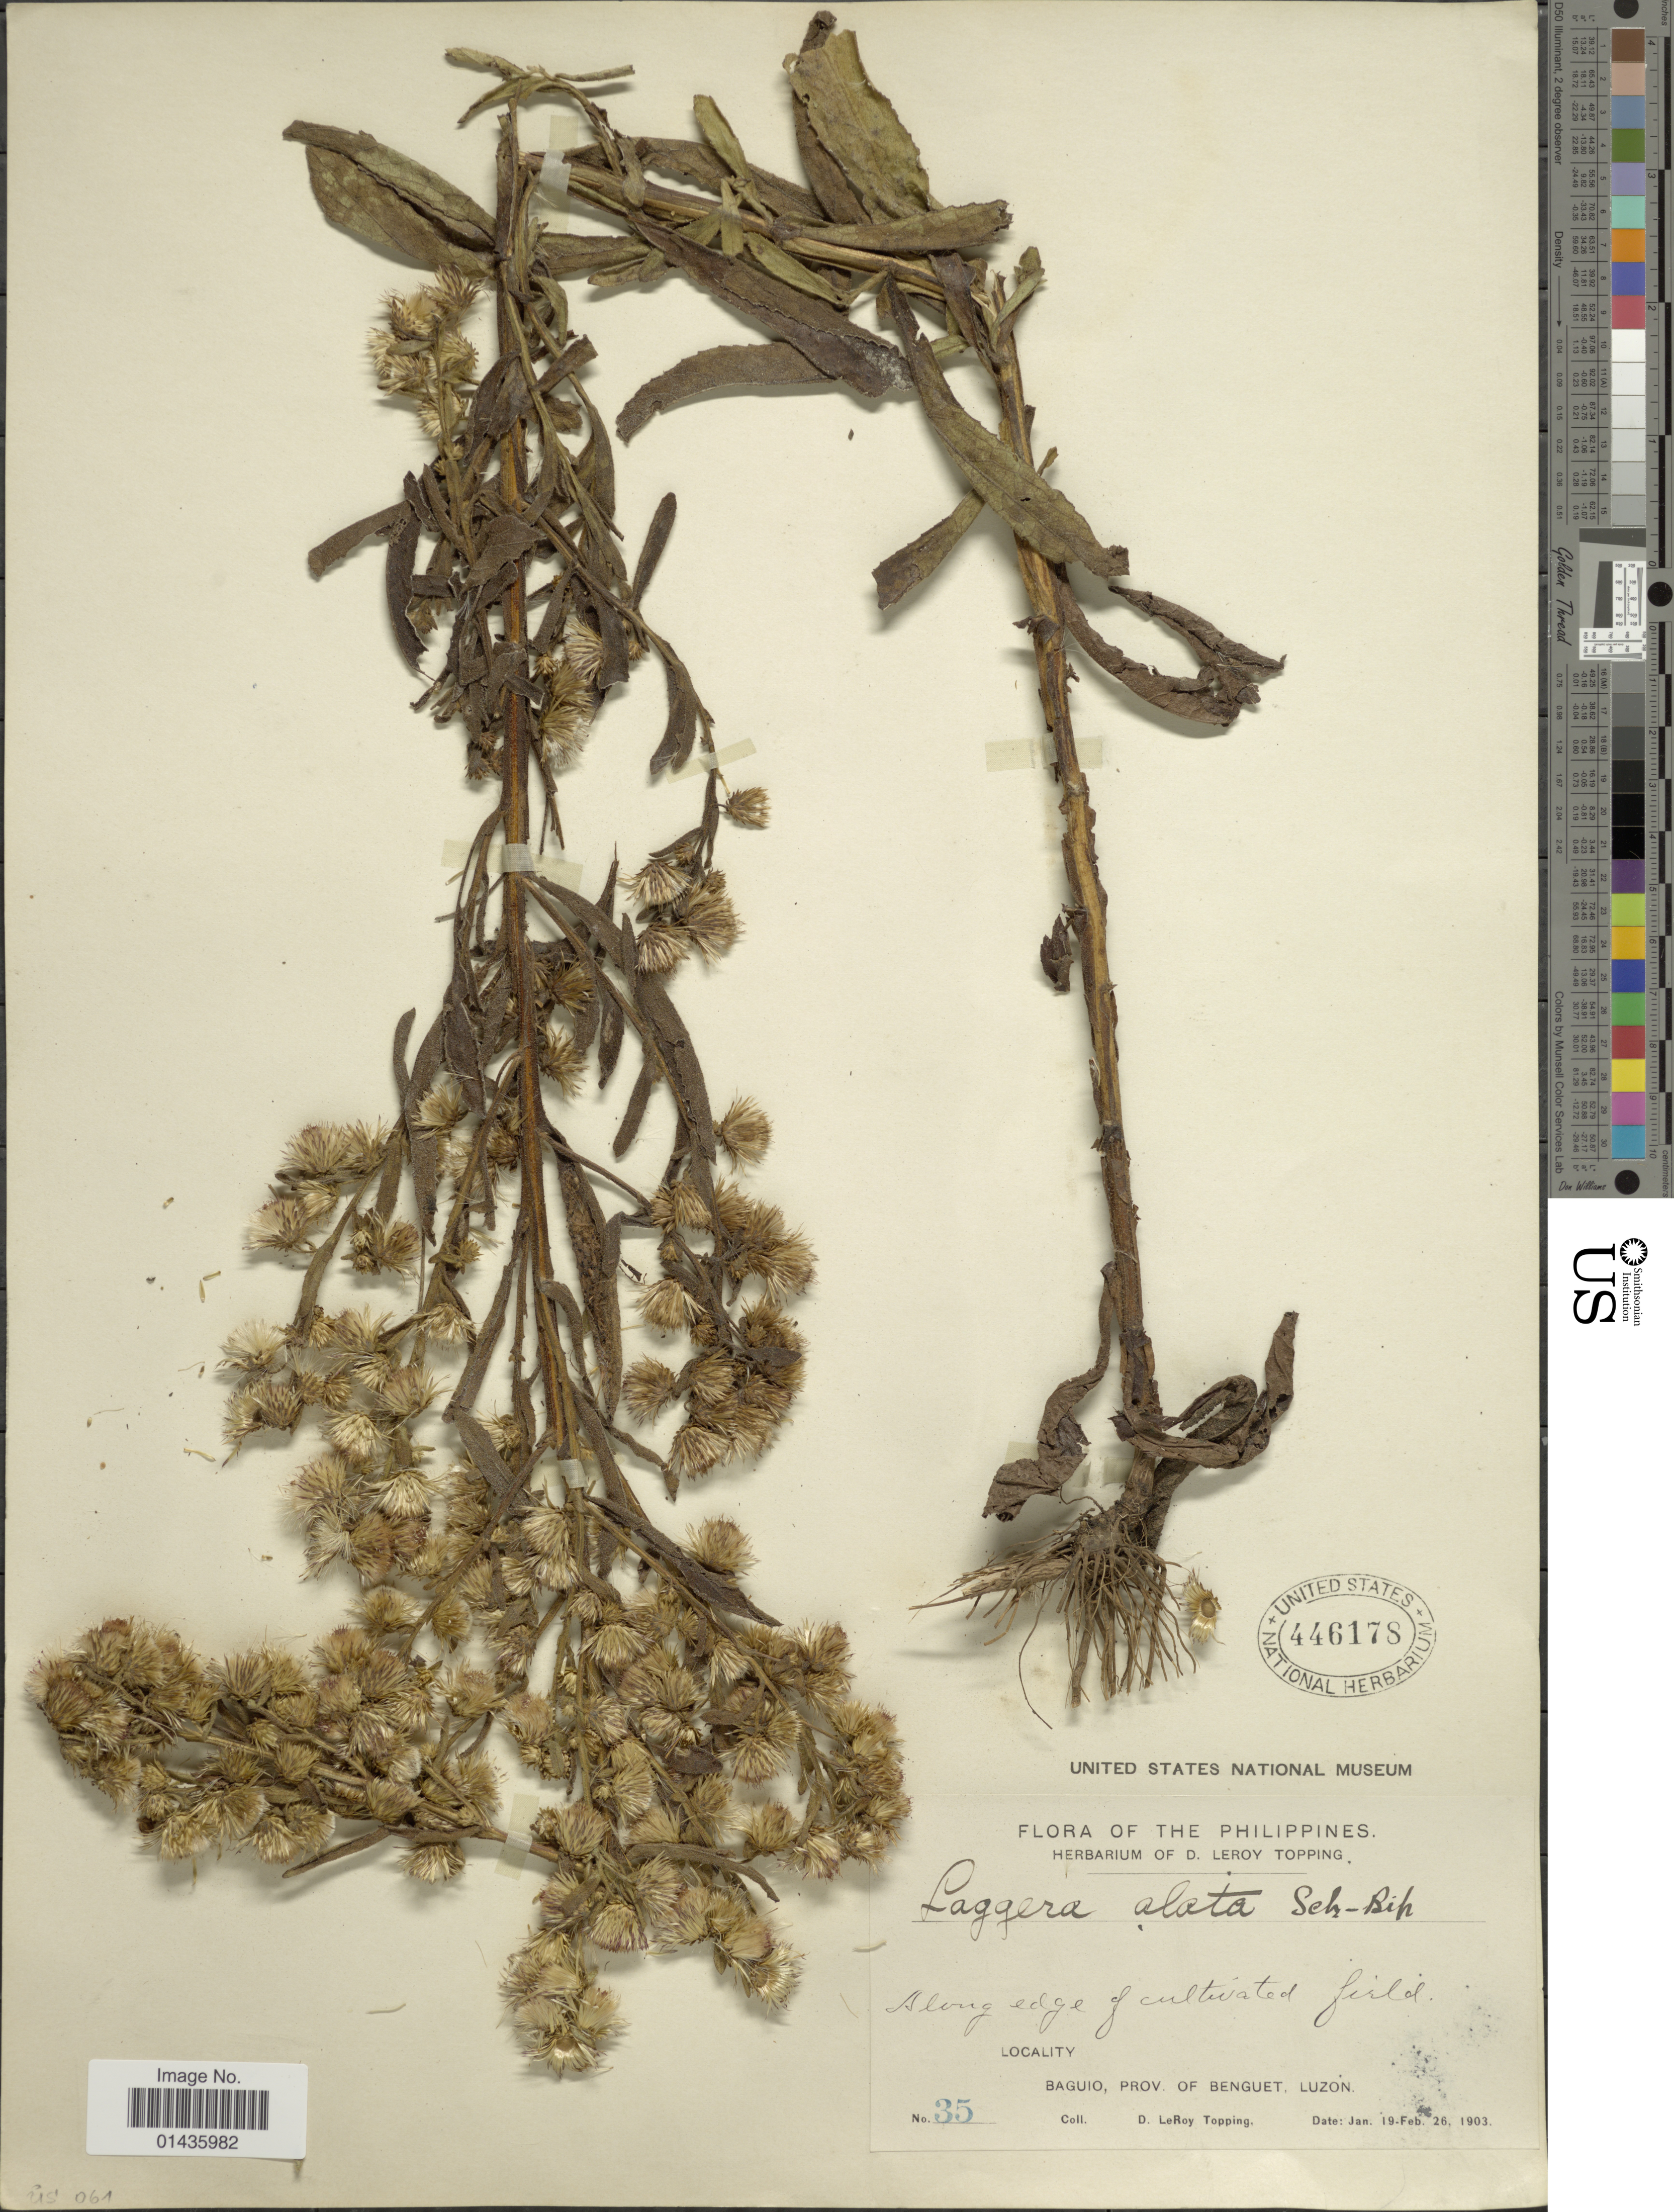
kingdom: Plantae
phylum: Tracheophyta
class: Magnoliopsida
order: Asterales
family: Asteraceae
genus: Laggera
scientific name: Laggera alata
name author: Sch. Bip.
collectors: D. L. Topping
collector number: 35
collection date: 1903-01-19/1903-02-26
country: Philippines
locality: Baguio, Prov. of Benguet, Luzon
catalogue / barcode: US 446178